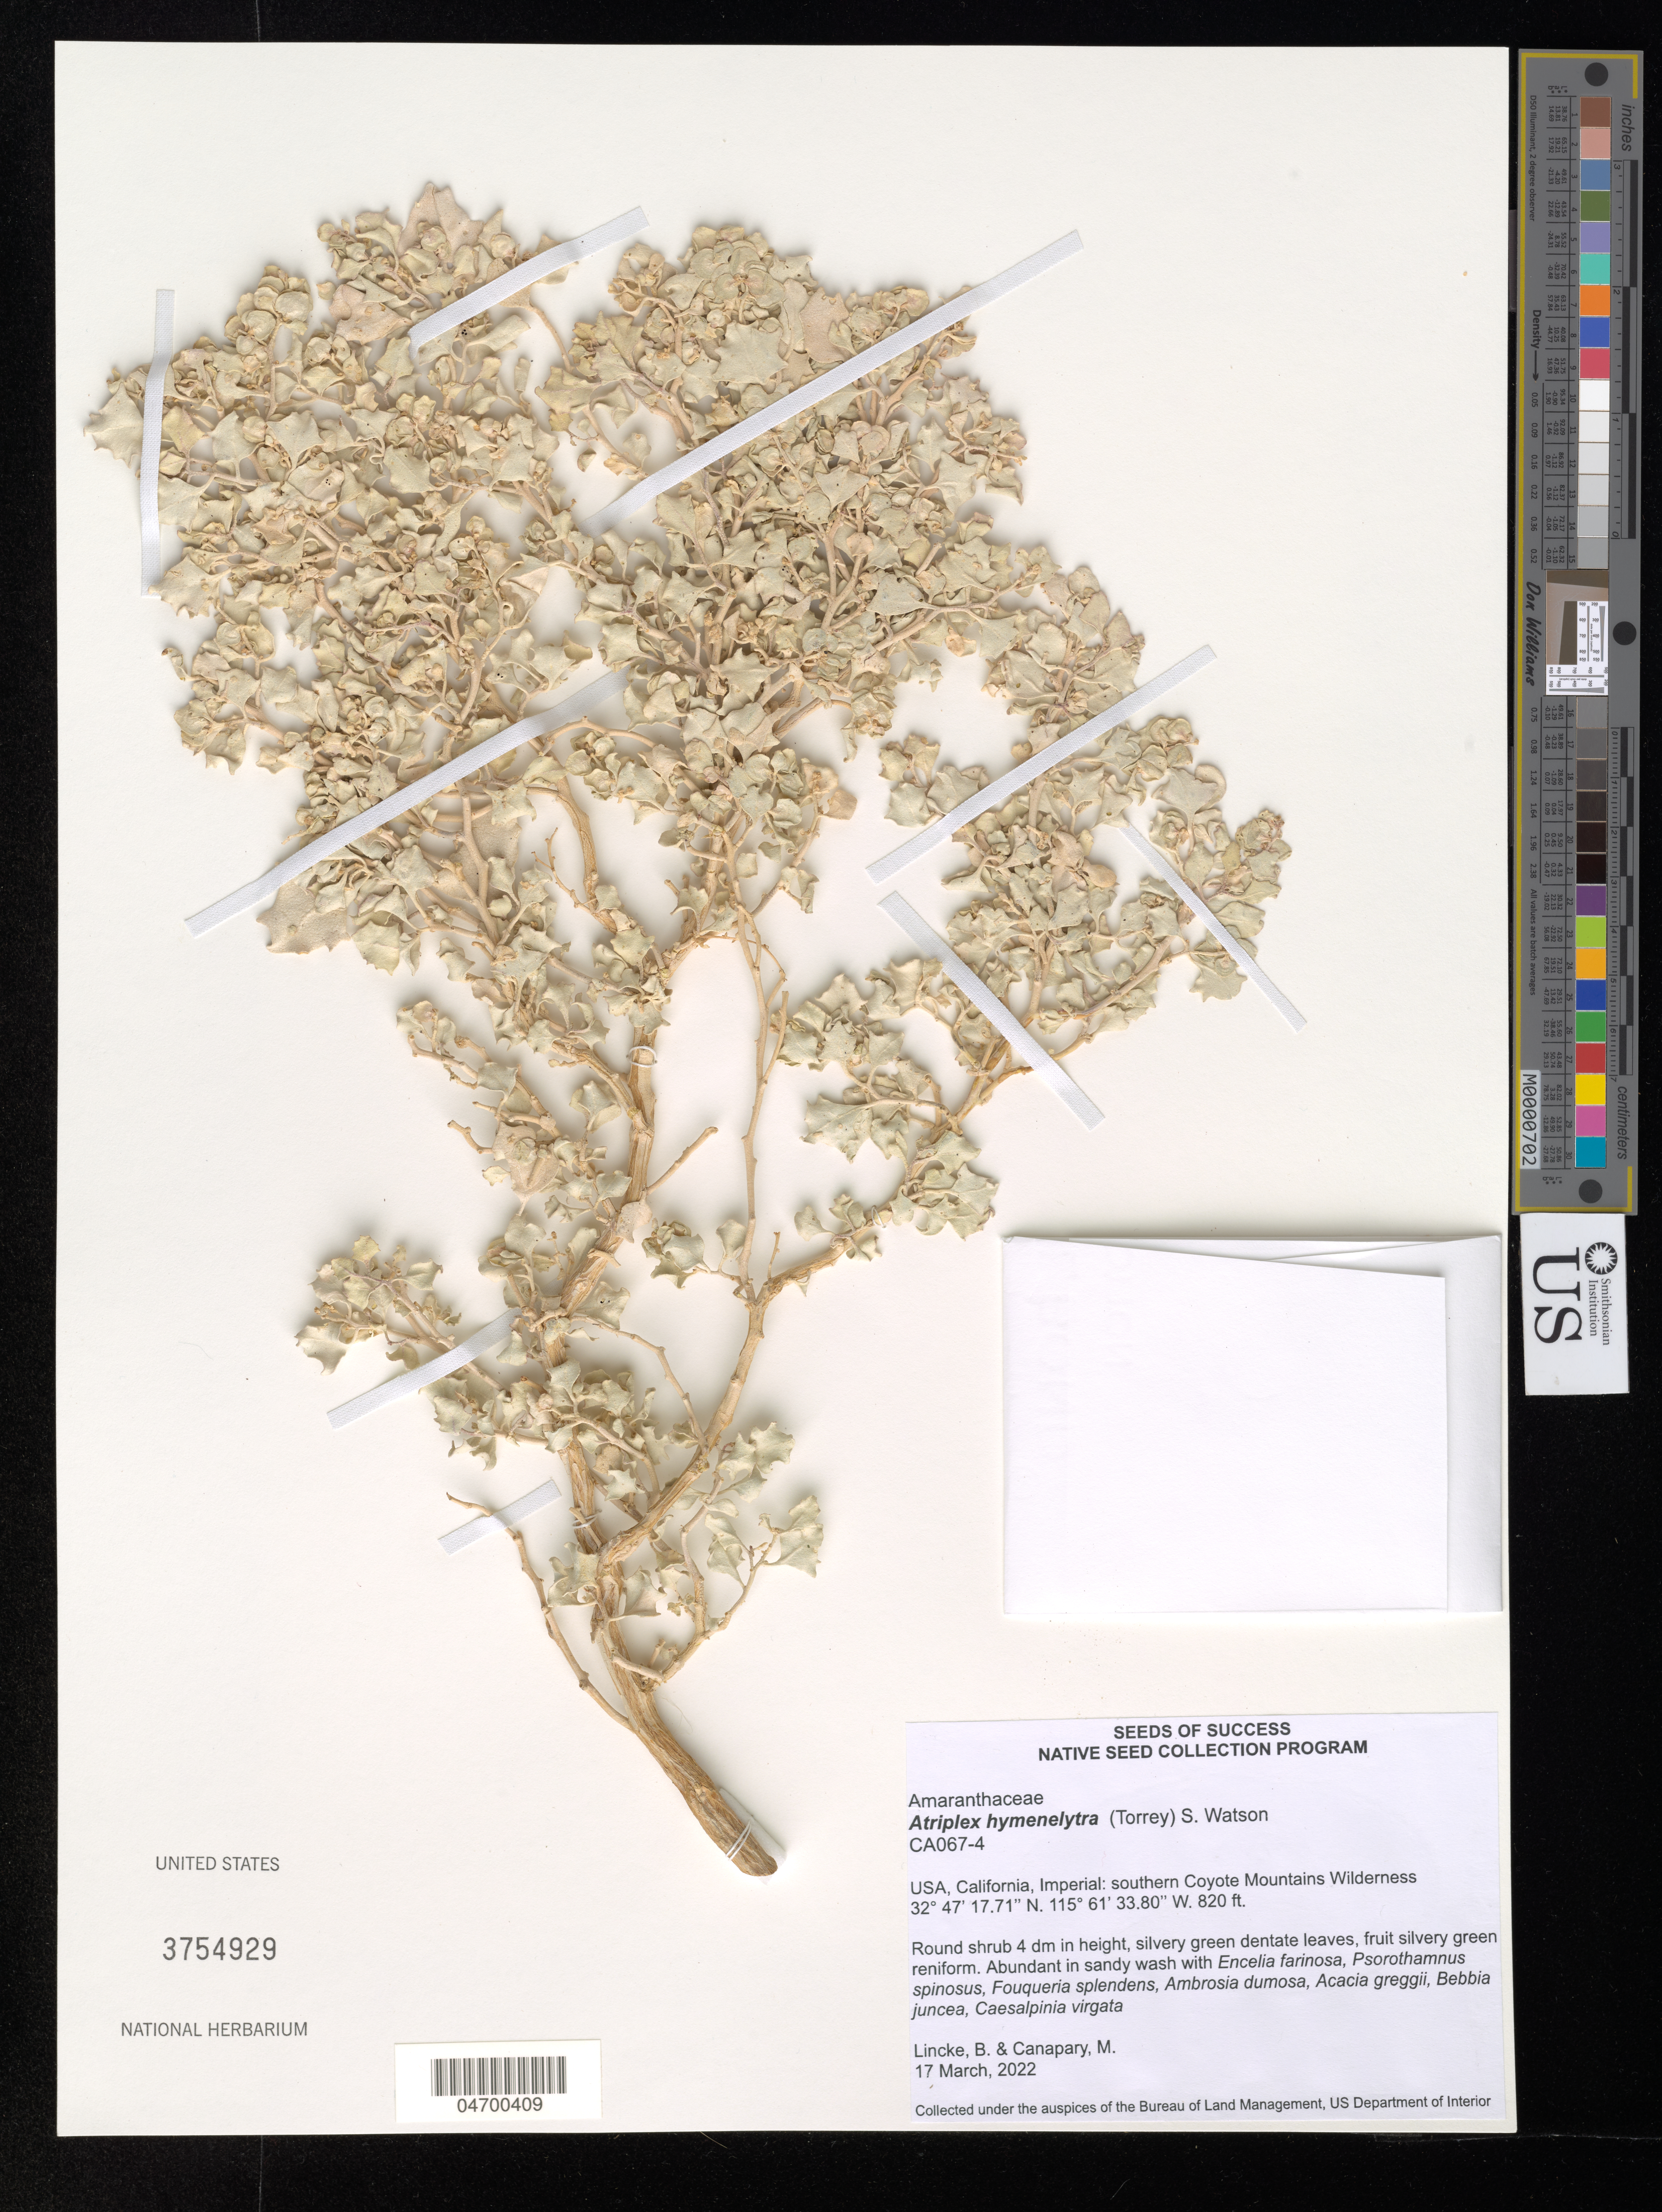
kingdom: Plantae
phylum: Tracheophyta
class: Magnoliopsida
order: Caryophyllales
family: Amaranthaceae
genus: Atriplex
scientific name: Atriplex hymenelytra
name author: (Torr.) S. Watson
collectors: B. Lincke & I. Engilis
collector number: CA067-4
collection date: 2022-03-17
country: United States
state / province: California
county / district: Imperial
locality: Imperial: southern Coyote Mountains Wilderness.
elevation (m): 250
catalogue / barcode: US 3754929